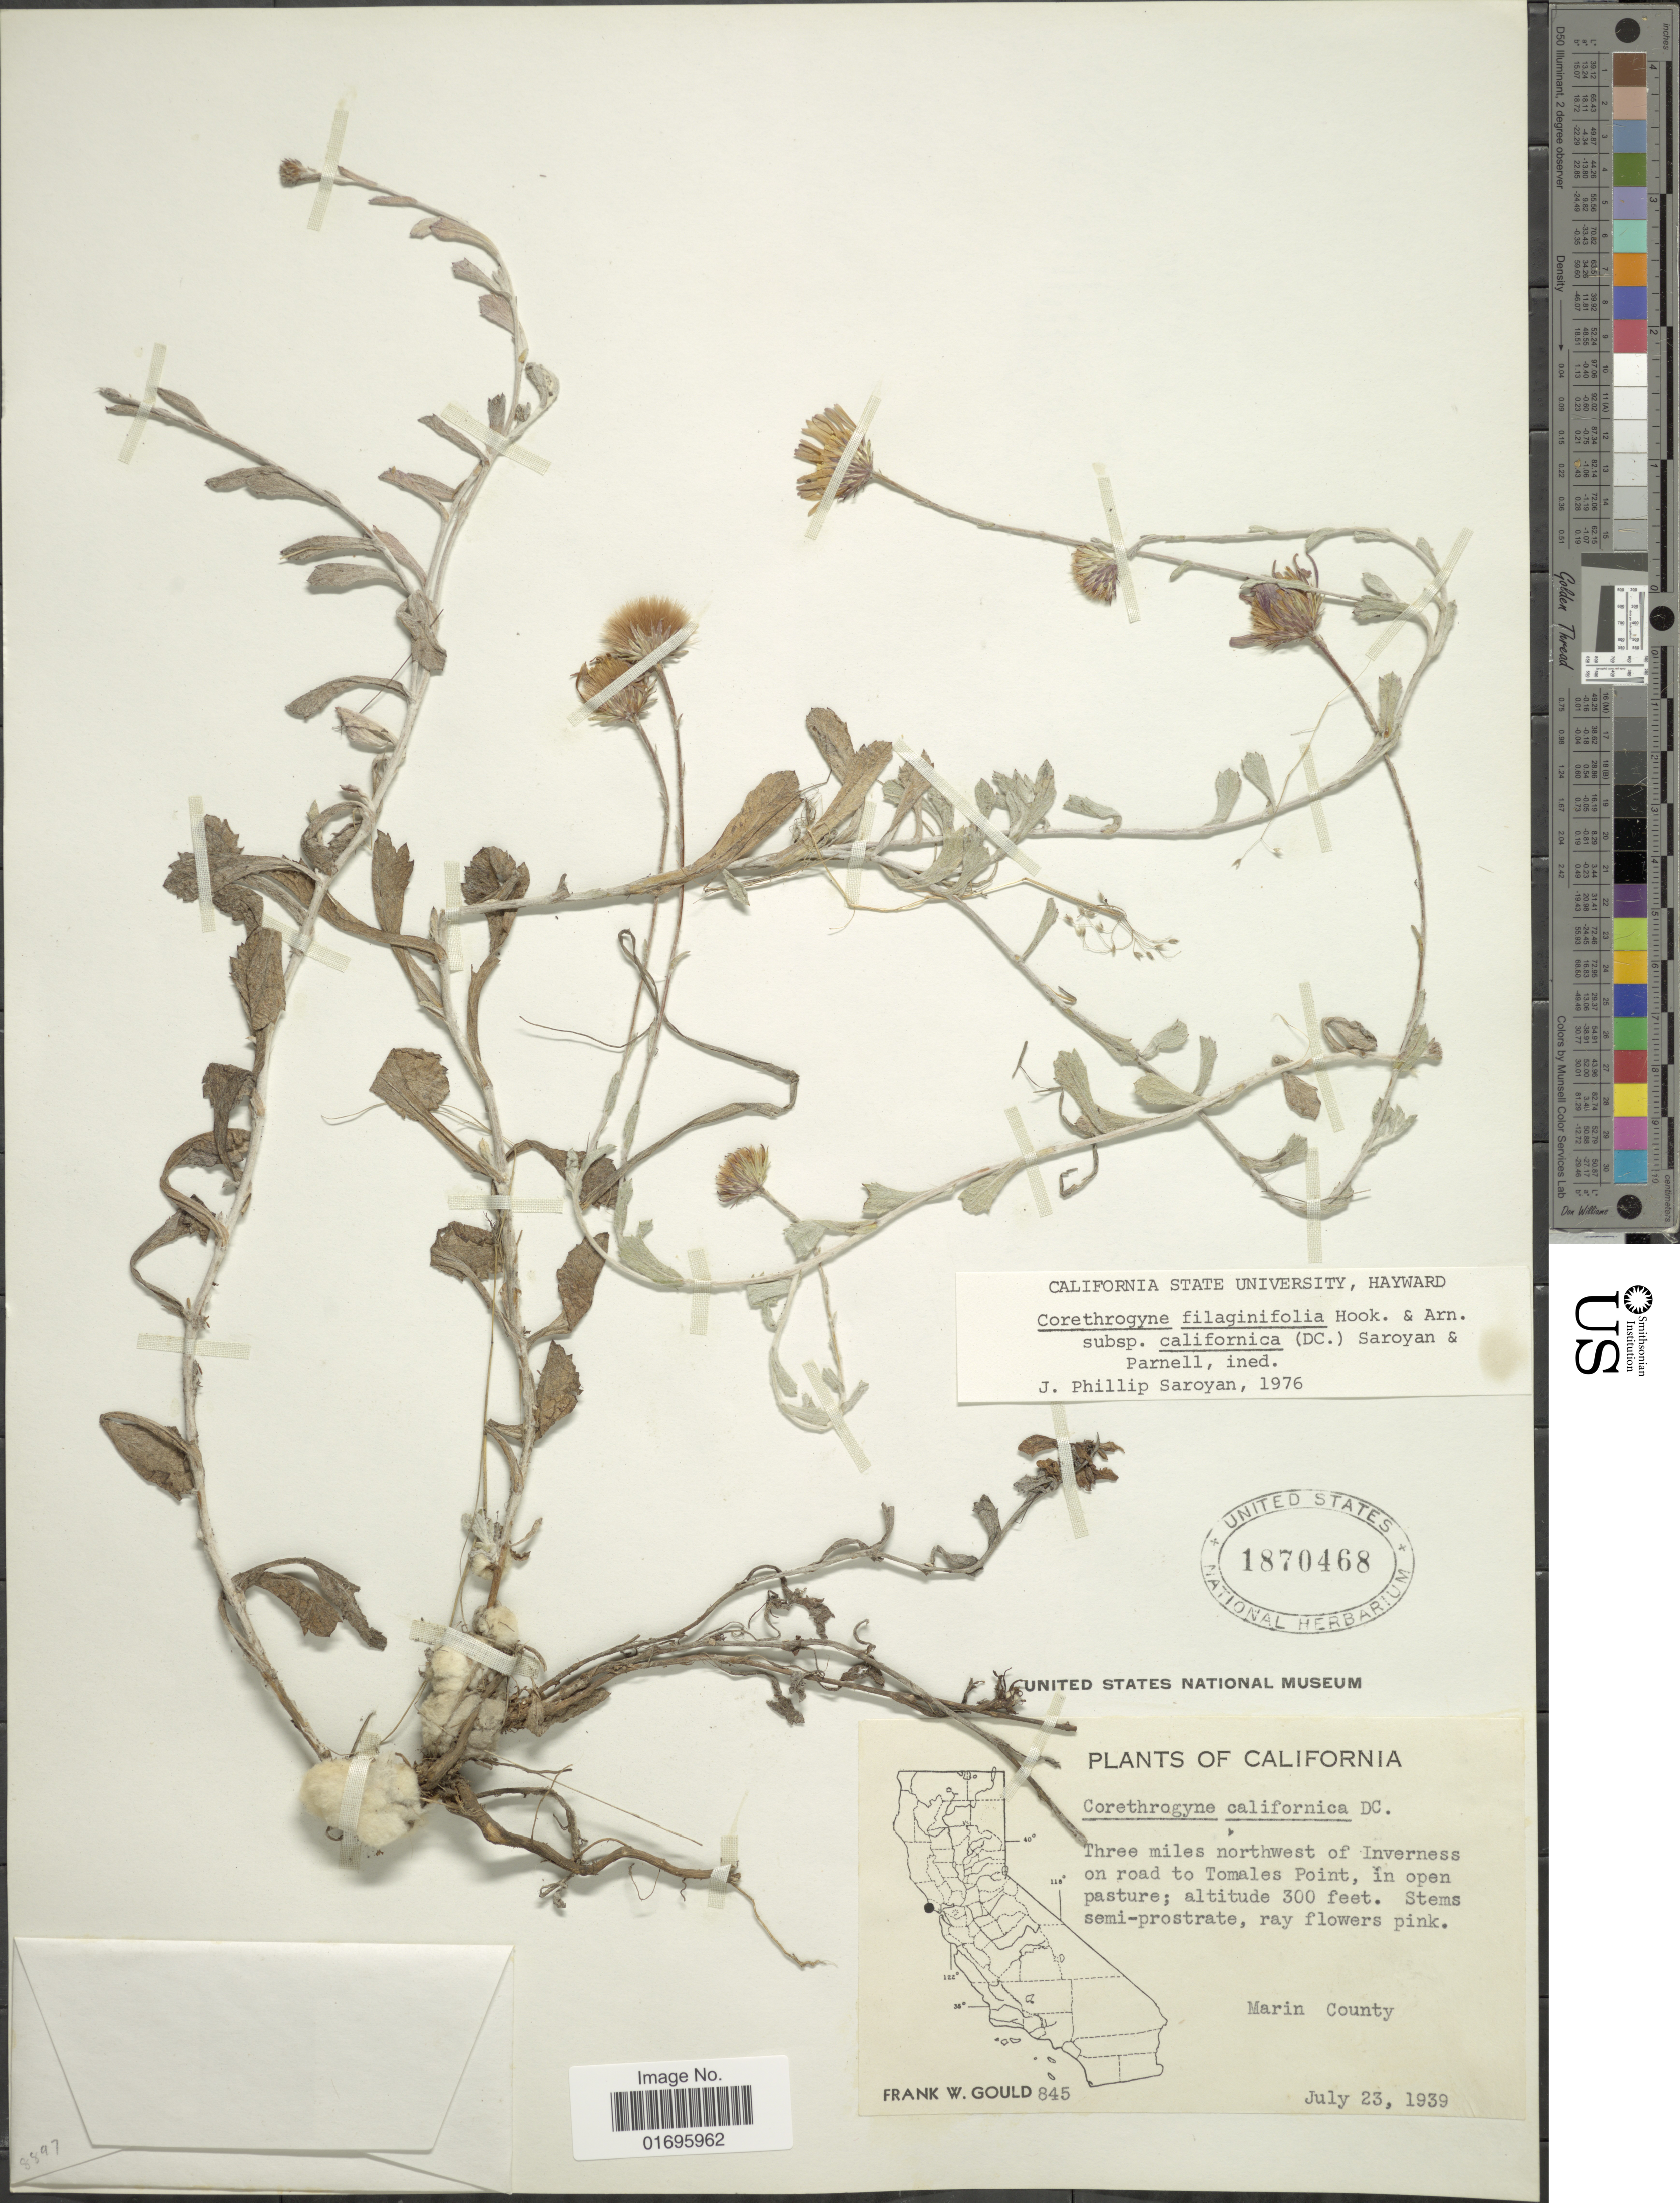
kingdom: Plantae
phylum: Tracheophyta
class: Magnoliopsida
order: Asterales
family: Asteraceae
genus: Corethrogyne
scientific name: Corethrogyne filaginifolia var. californica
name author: (DC.) Saroyan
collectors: F. W. Gould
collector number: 845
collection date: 1939-07-23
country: United States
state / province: California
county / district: Marin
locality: Three miles northwest of Iverness on road to Tomales Point, in open pasture. Marin County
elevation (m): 91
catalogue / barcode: US 1870468